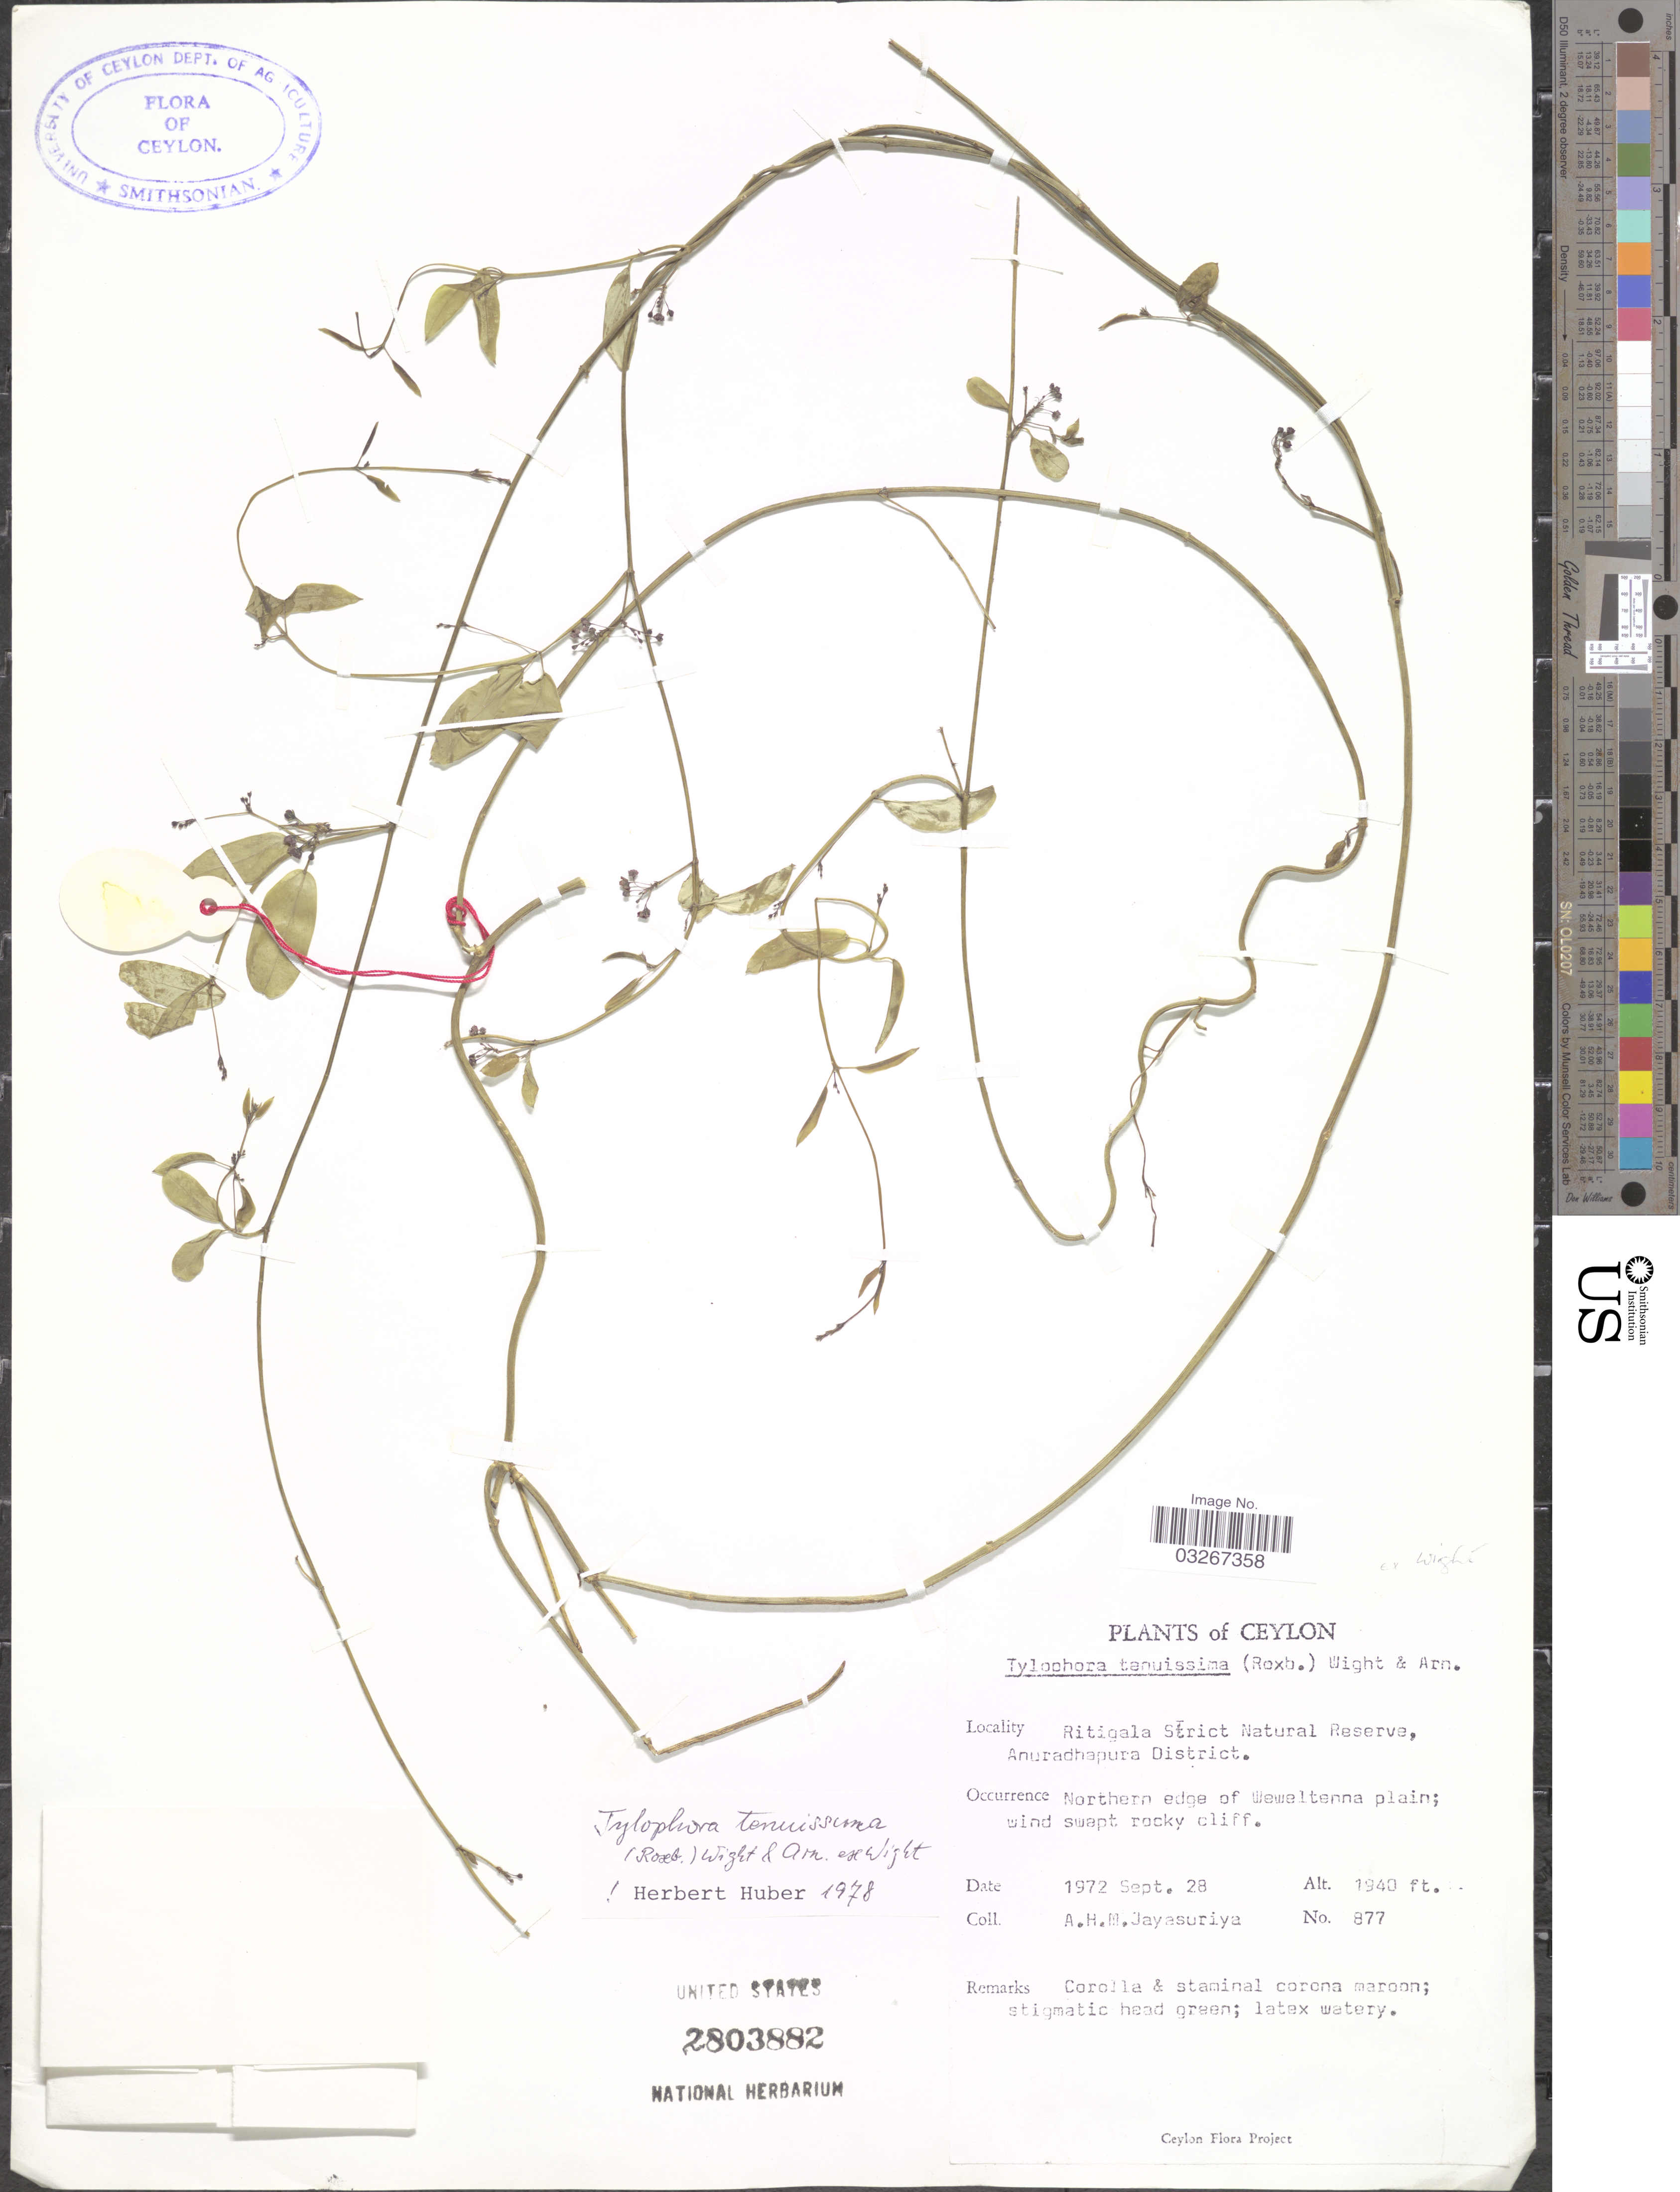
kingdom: Plantae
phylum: Tracheophyta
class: Magnoliopsida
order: Gentianales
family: Apocynaceae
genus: Tylophora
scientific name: Tylophora tenuissima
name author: (Roxb.) Wight & Arn.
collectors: A. H. Jayasuriya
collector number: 877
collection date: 1972-09-28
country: Sri Lanka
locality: Ceylon. Ritigala Strict Natural Reserve, Anuradhapura District. Northern edge of Weweltenna plain.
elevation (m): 591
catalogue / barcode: US 2803882